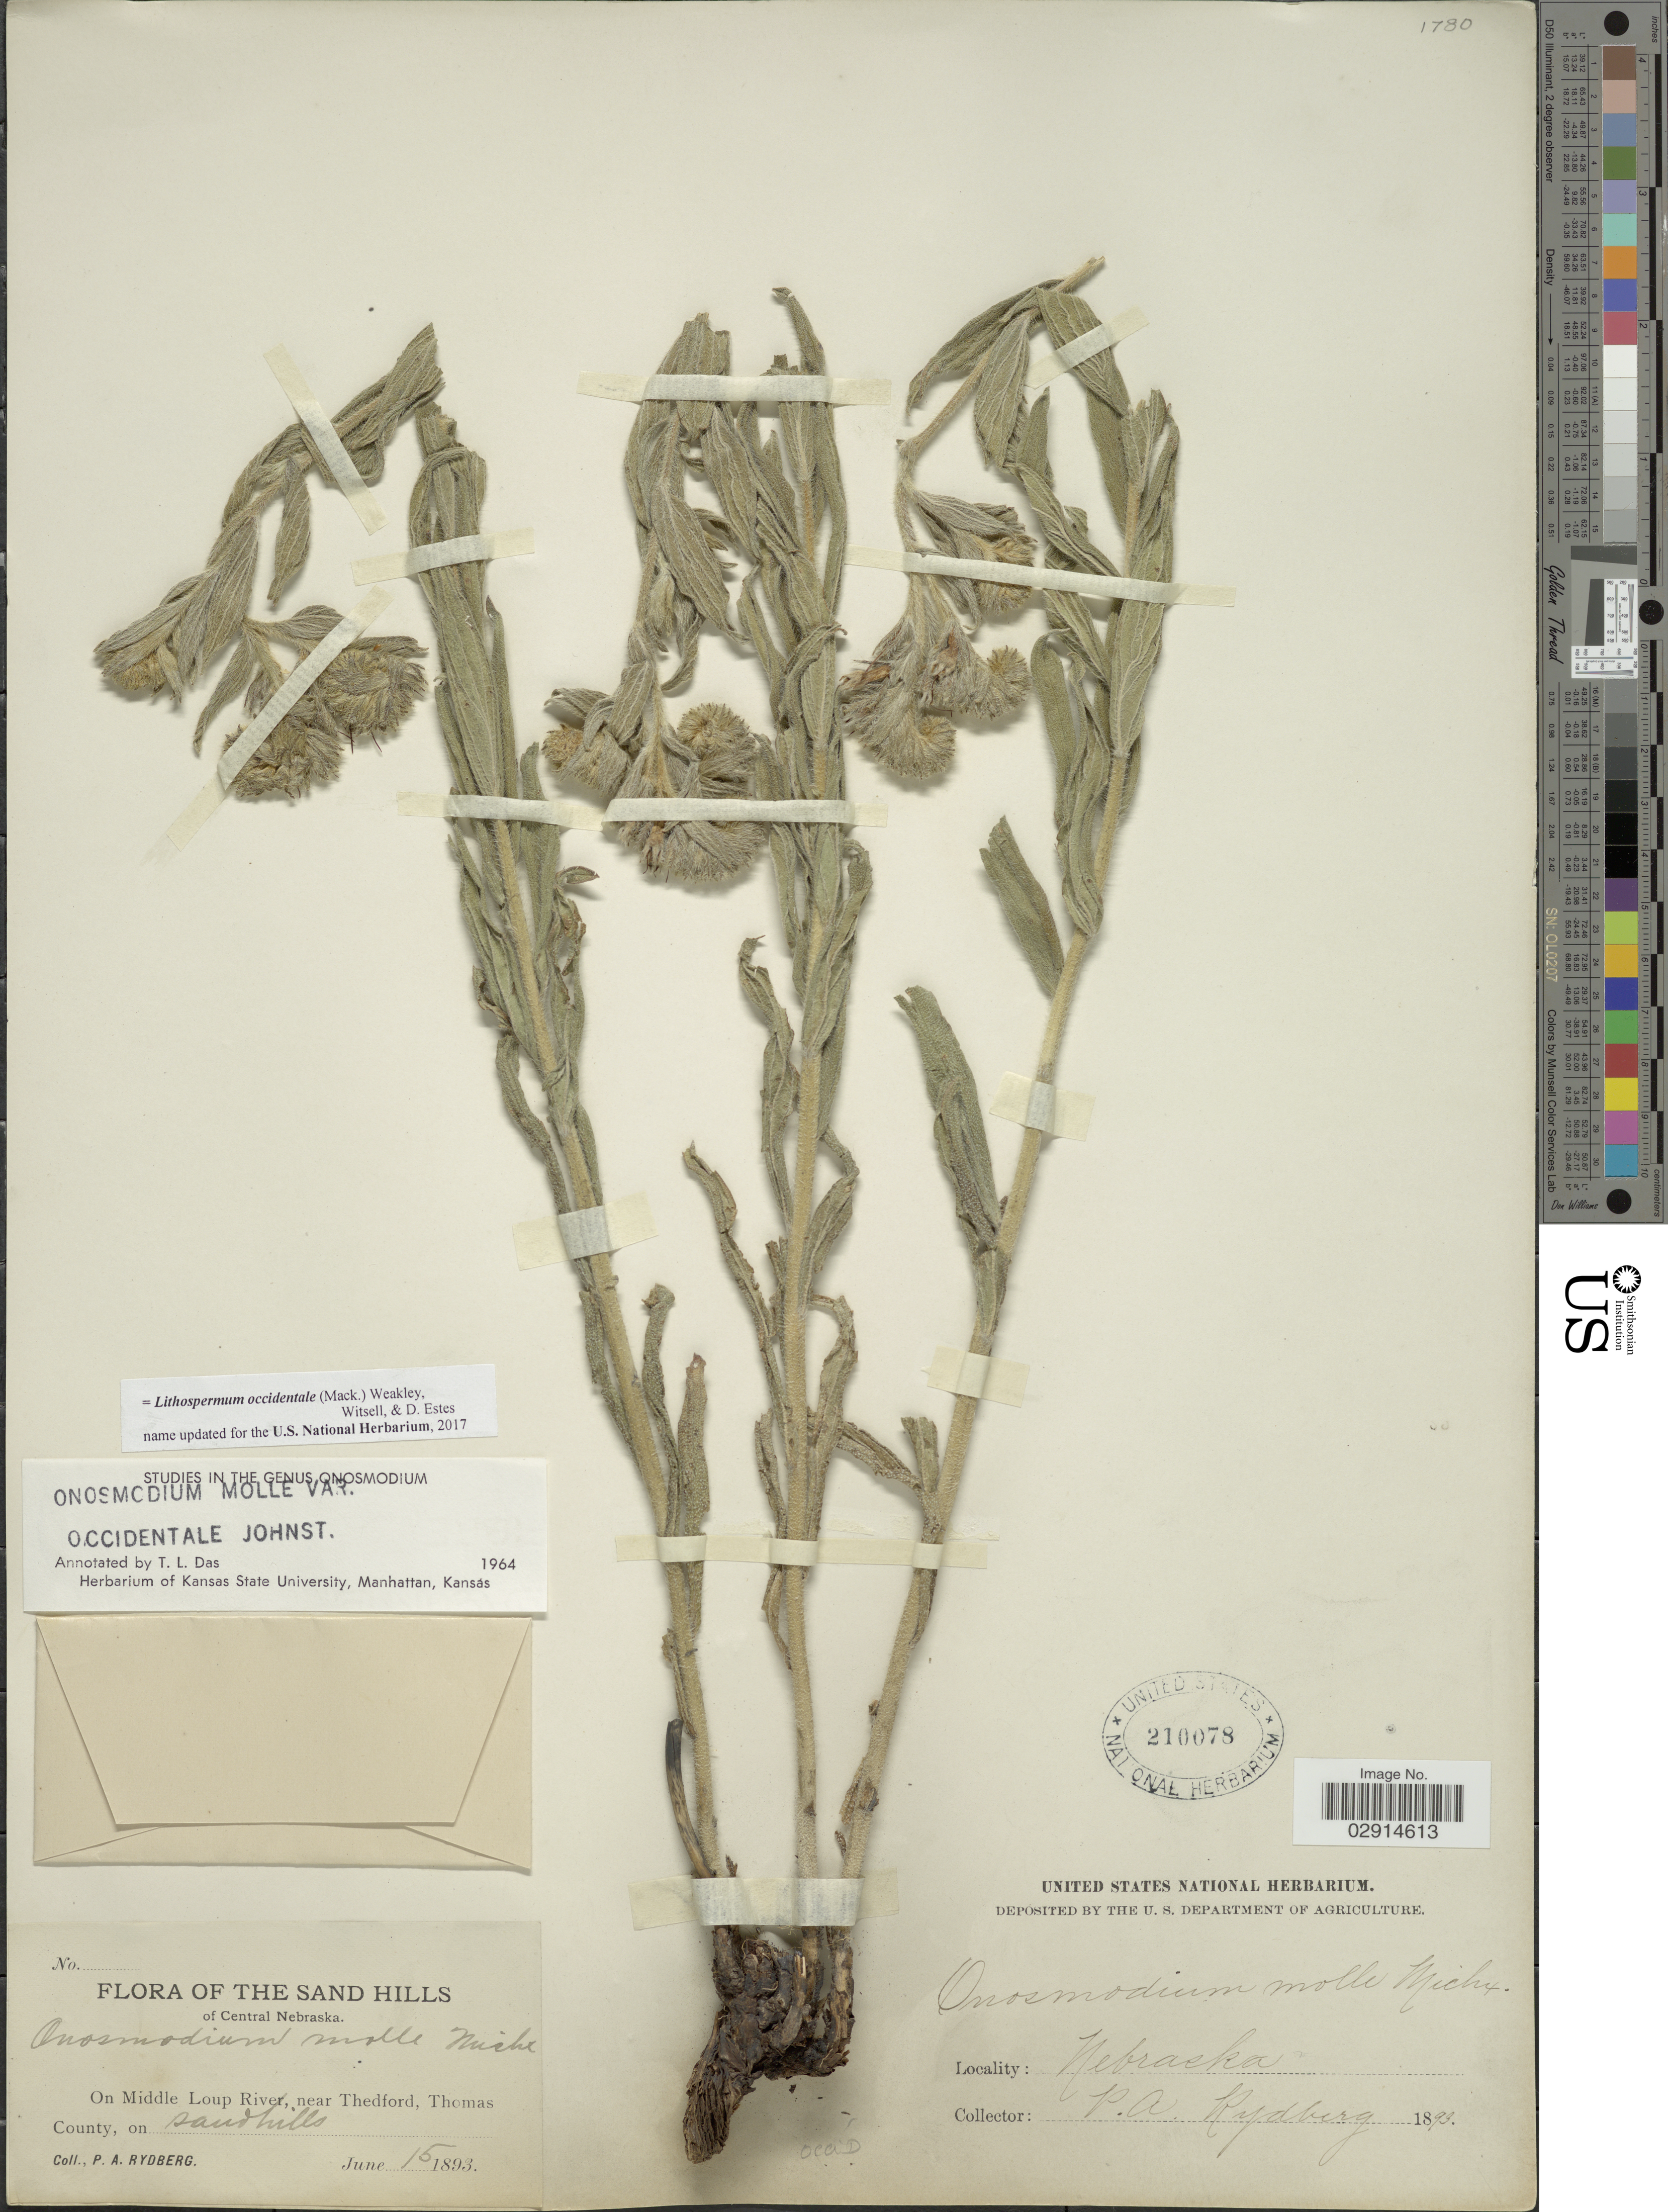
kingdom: Plantae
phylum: Tracheophyta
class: Magnoliopsida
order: Boraginales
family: Boraginaceae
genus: Lithospermum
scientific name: Lithospermum occidentale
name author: (Mack.) Weakley et al.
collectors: P. A. Rydberg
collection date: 1893-06-15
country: United States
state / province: Nebraska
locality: Sand hills of Central Nebraska. On Middle Loup River, near Thedford, Thomas County.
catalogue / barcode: US 210078